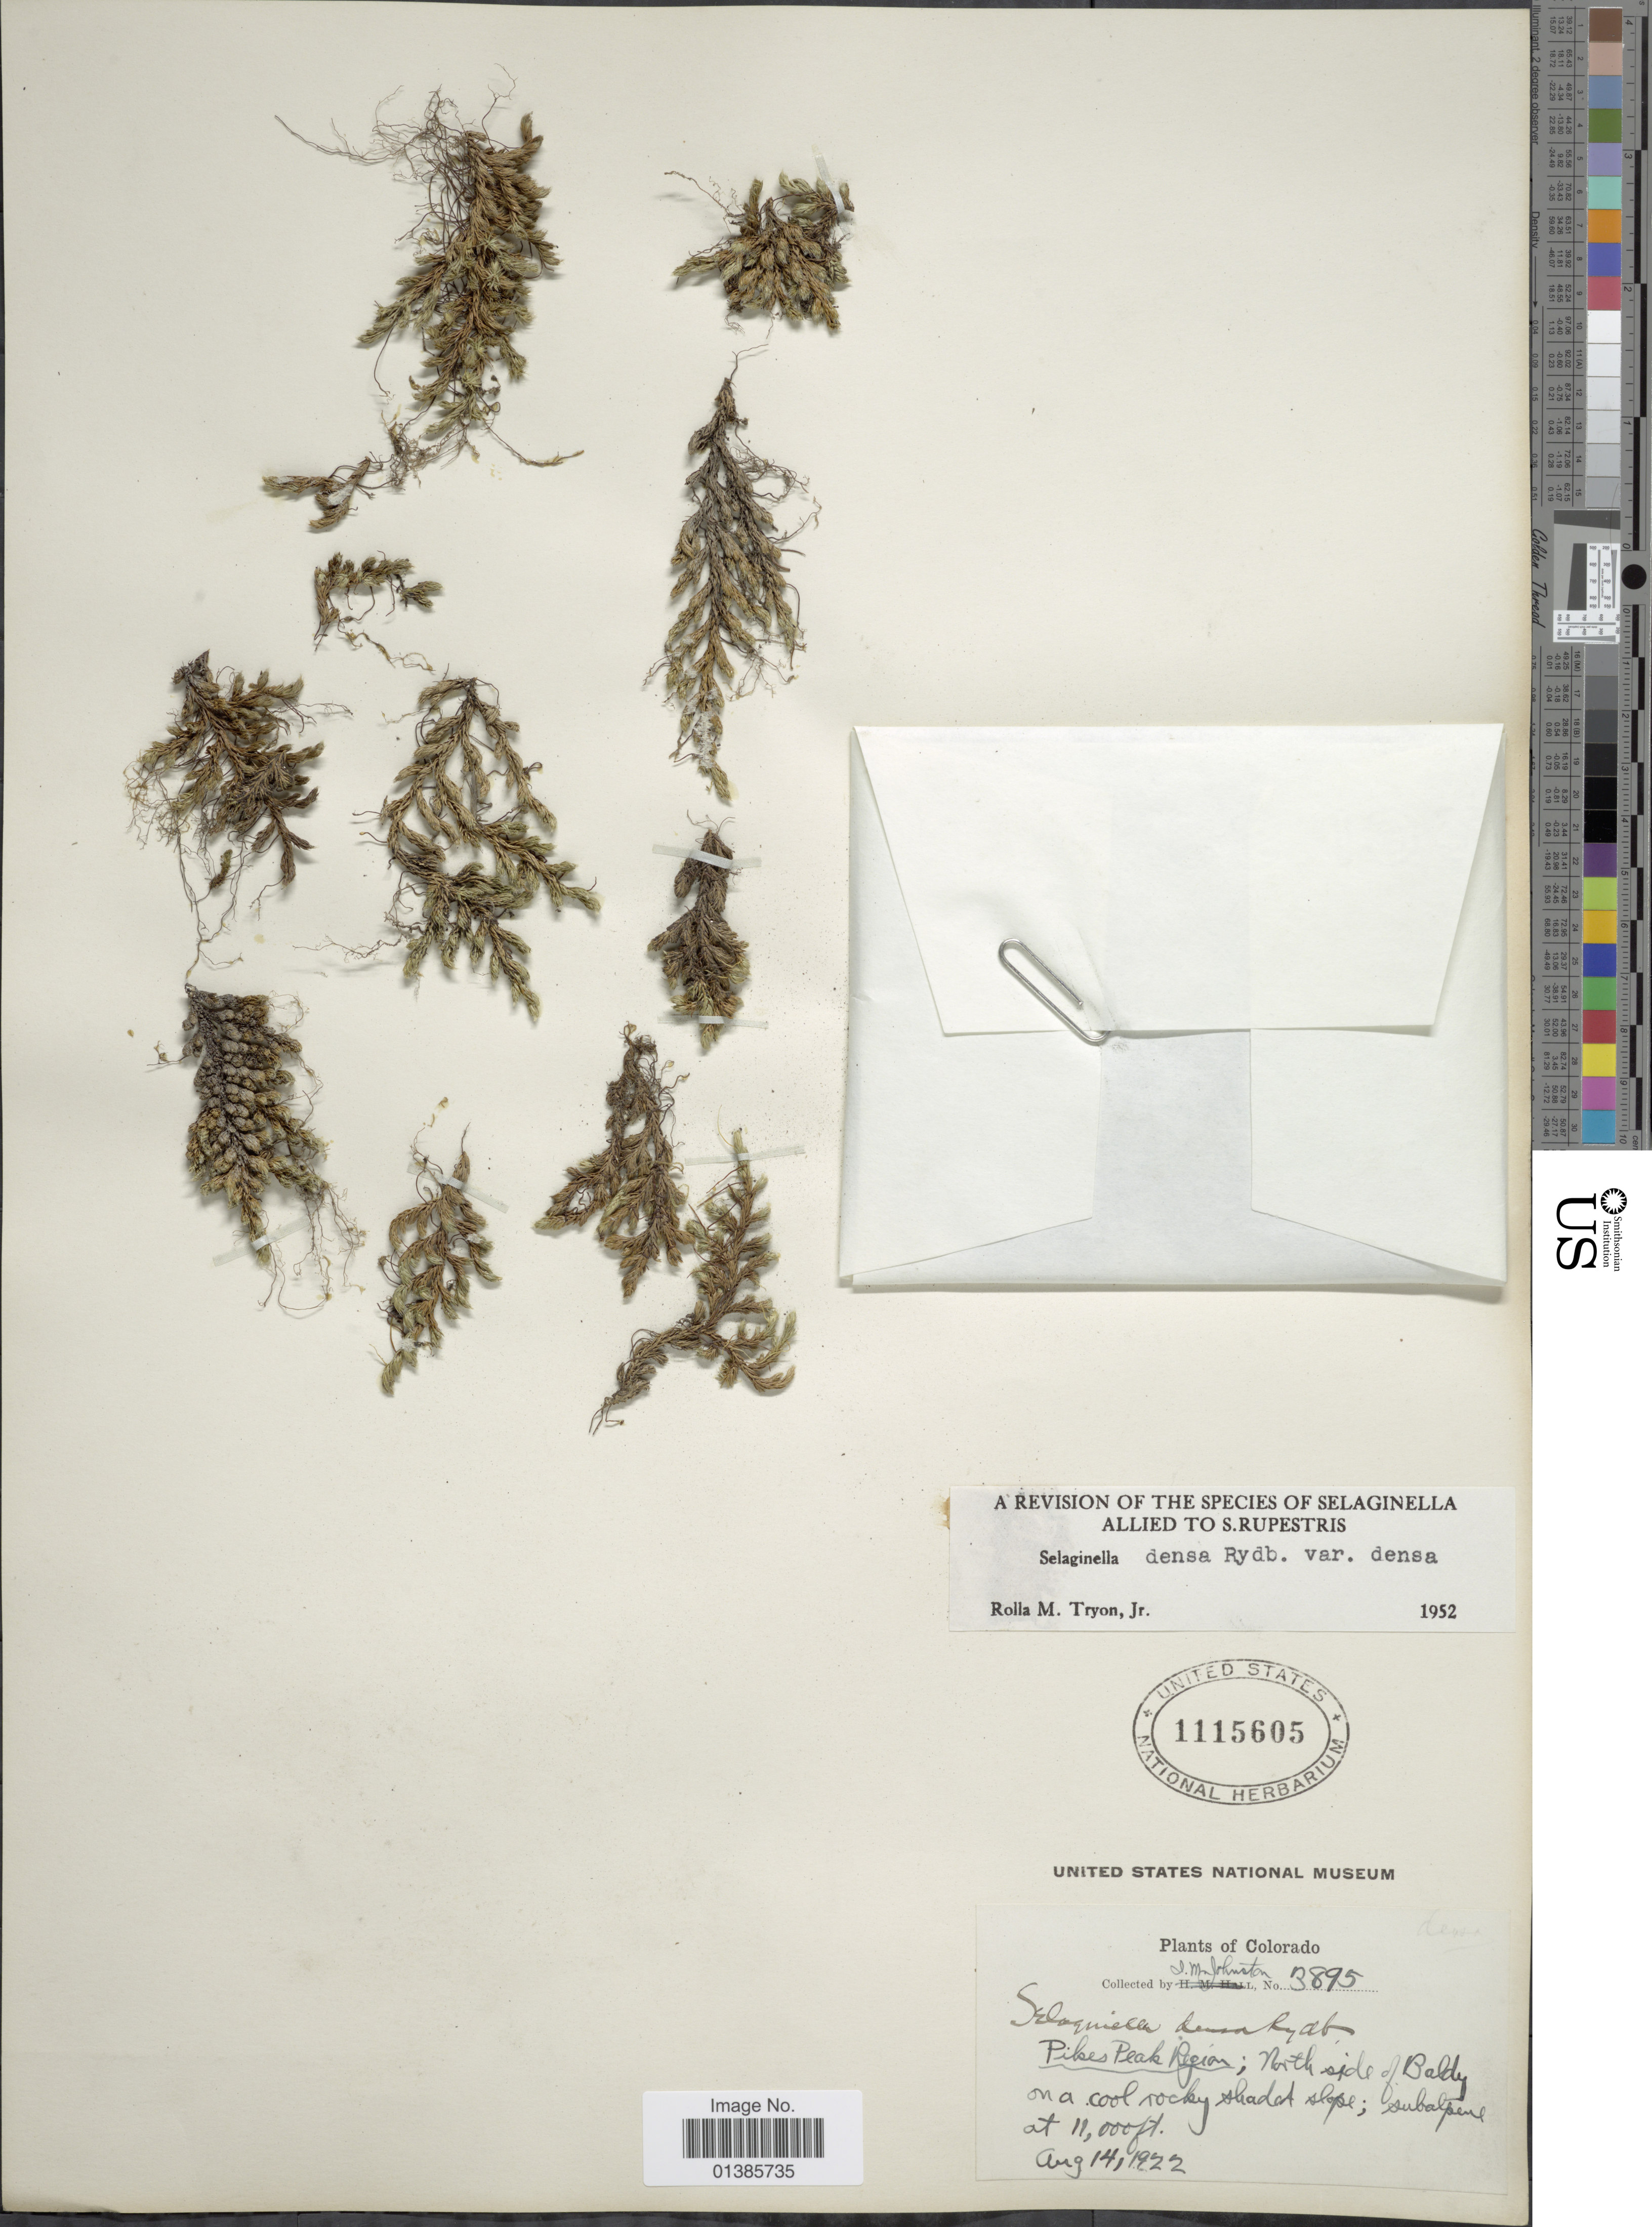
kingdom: Plantae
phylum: Tracheophyta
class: Lycopodiopsida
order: Selaginellales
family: Selaginellaceae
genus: Selaginella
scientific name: Selaginella densa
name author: Rydb.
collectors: I.M. Johnston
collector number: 3895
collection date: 1922-08-14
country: United States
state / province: Colorado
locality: Pikes Peak Region; North side of Baldy on a cool rocky shaded slope.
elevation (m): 3353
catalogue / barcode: US 1115605